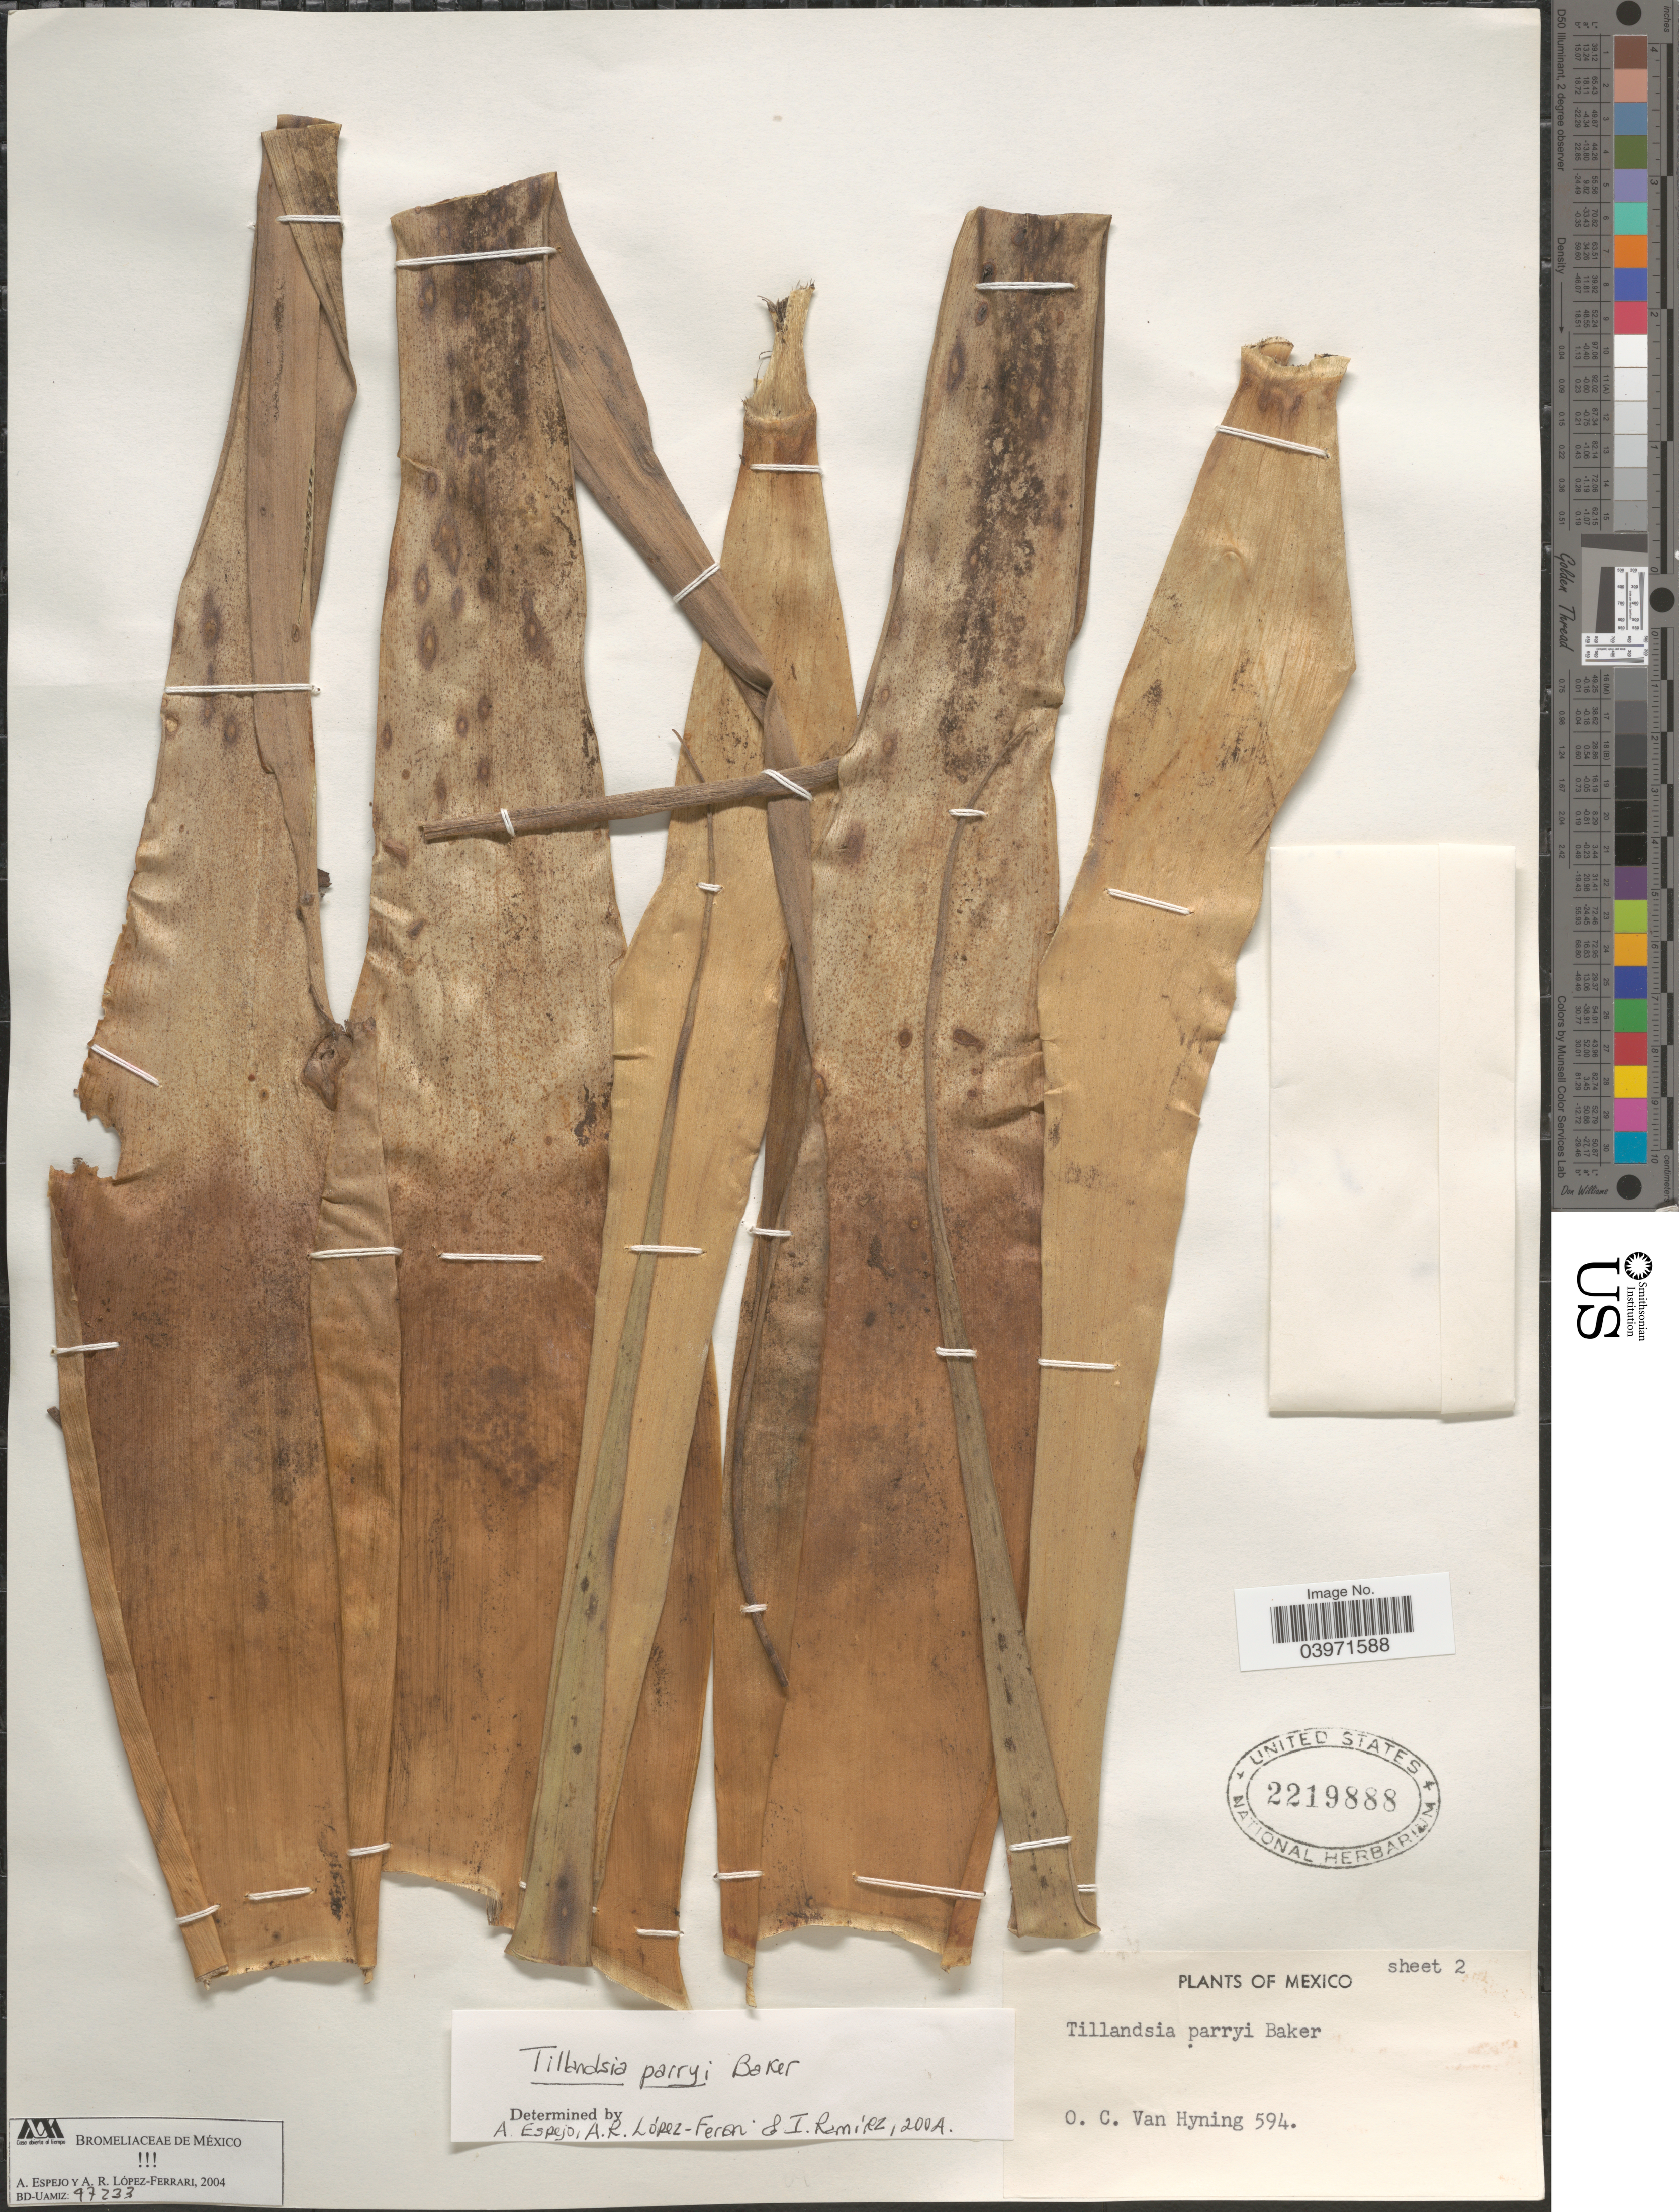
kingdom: Plantae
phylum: Tracheophyta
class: Liliopsida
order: Poales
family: Bromeliaceae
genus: Tillandsia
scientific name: Tillandsia parryi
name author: Baker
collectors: O. Van Hyning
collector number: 594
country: Mexico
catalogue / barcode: US 2219888